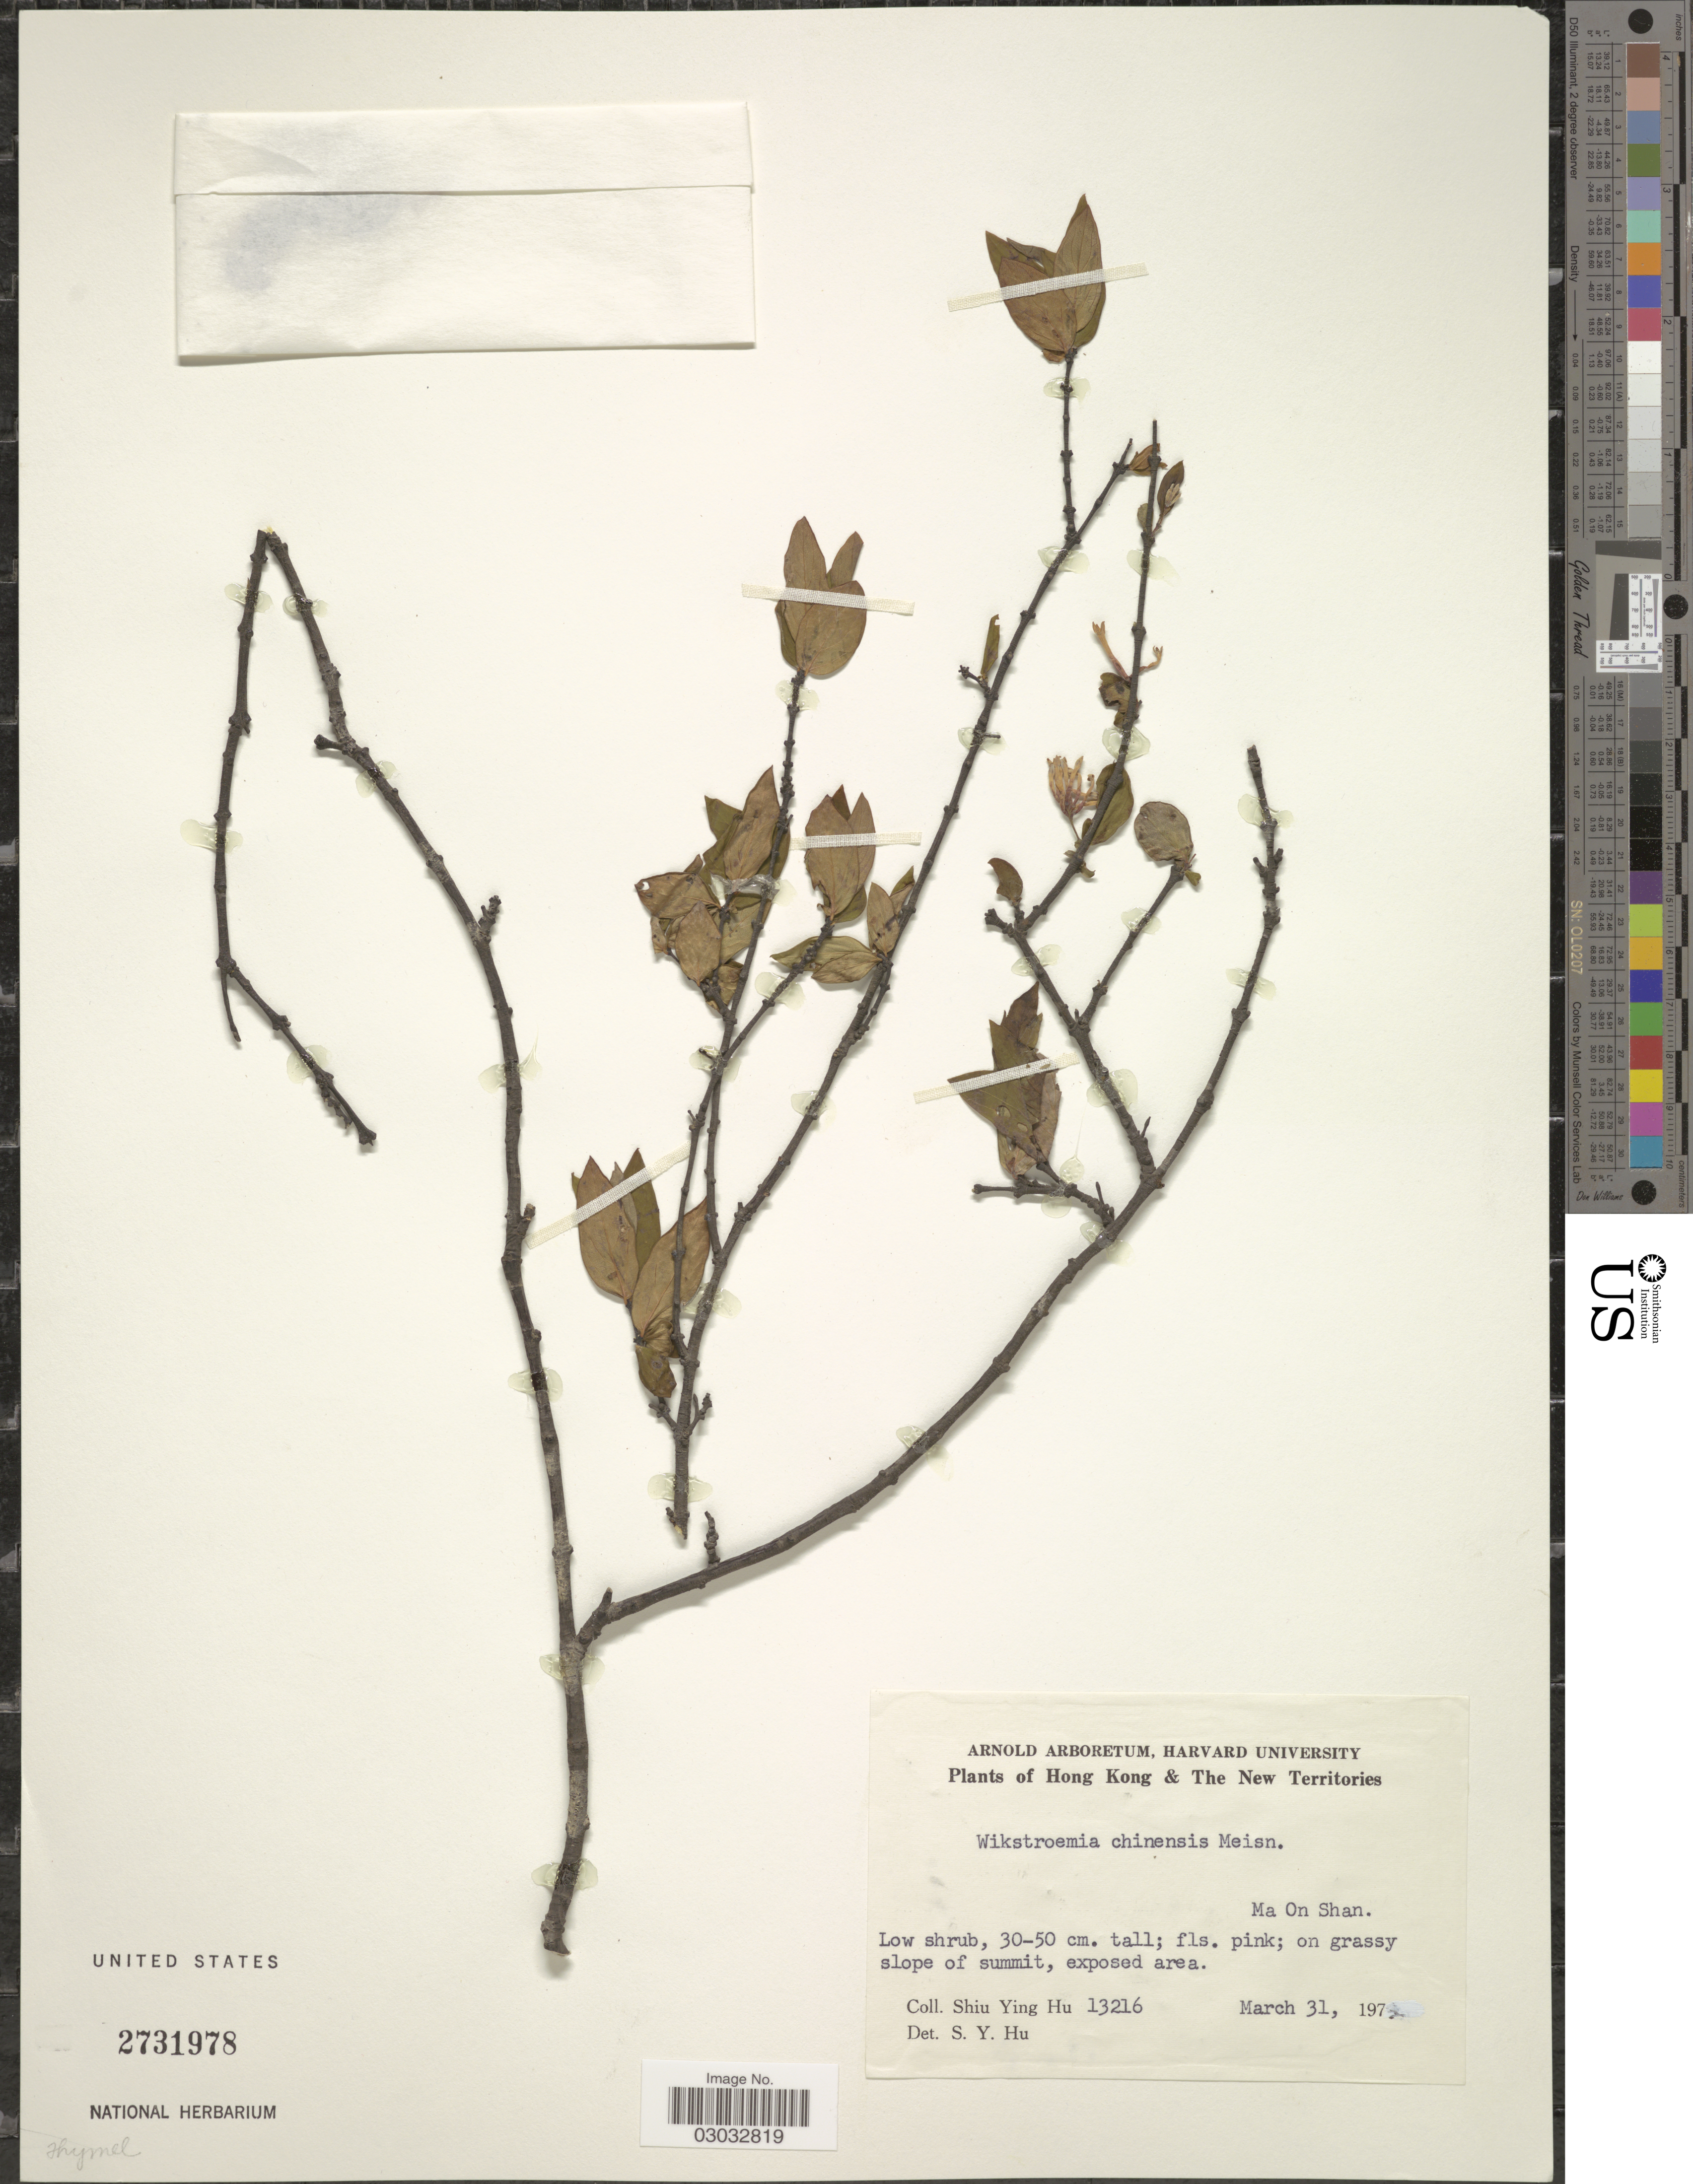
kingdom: Plantae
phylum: Tracheophyta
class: Magnoliopsida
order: Malvales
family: Thymelaeaceae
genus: Wikstroemia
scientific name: Wikstroemia chinensis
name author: Meisn.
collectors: S. Y. Hu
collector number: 13216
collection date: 1973-03-31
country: China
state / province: Hong Kong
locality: Hong Kong & The New Territories, Ma On Shan.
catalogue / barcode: US 2731978